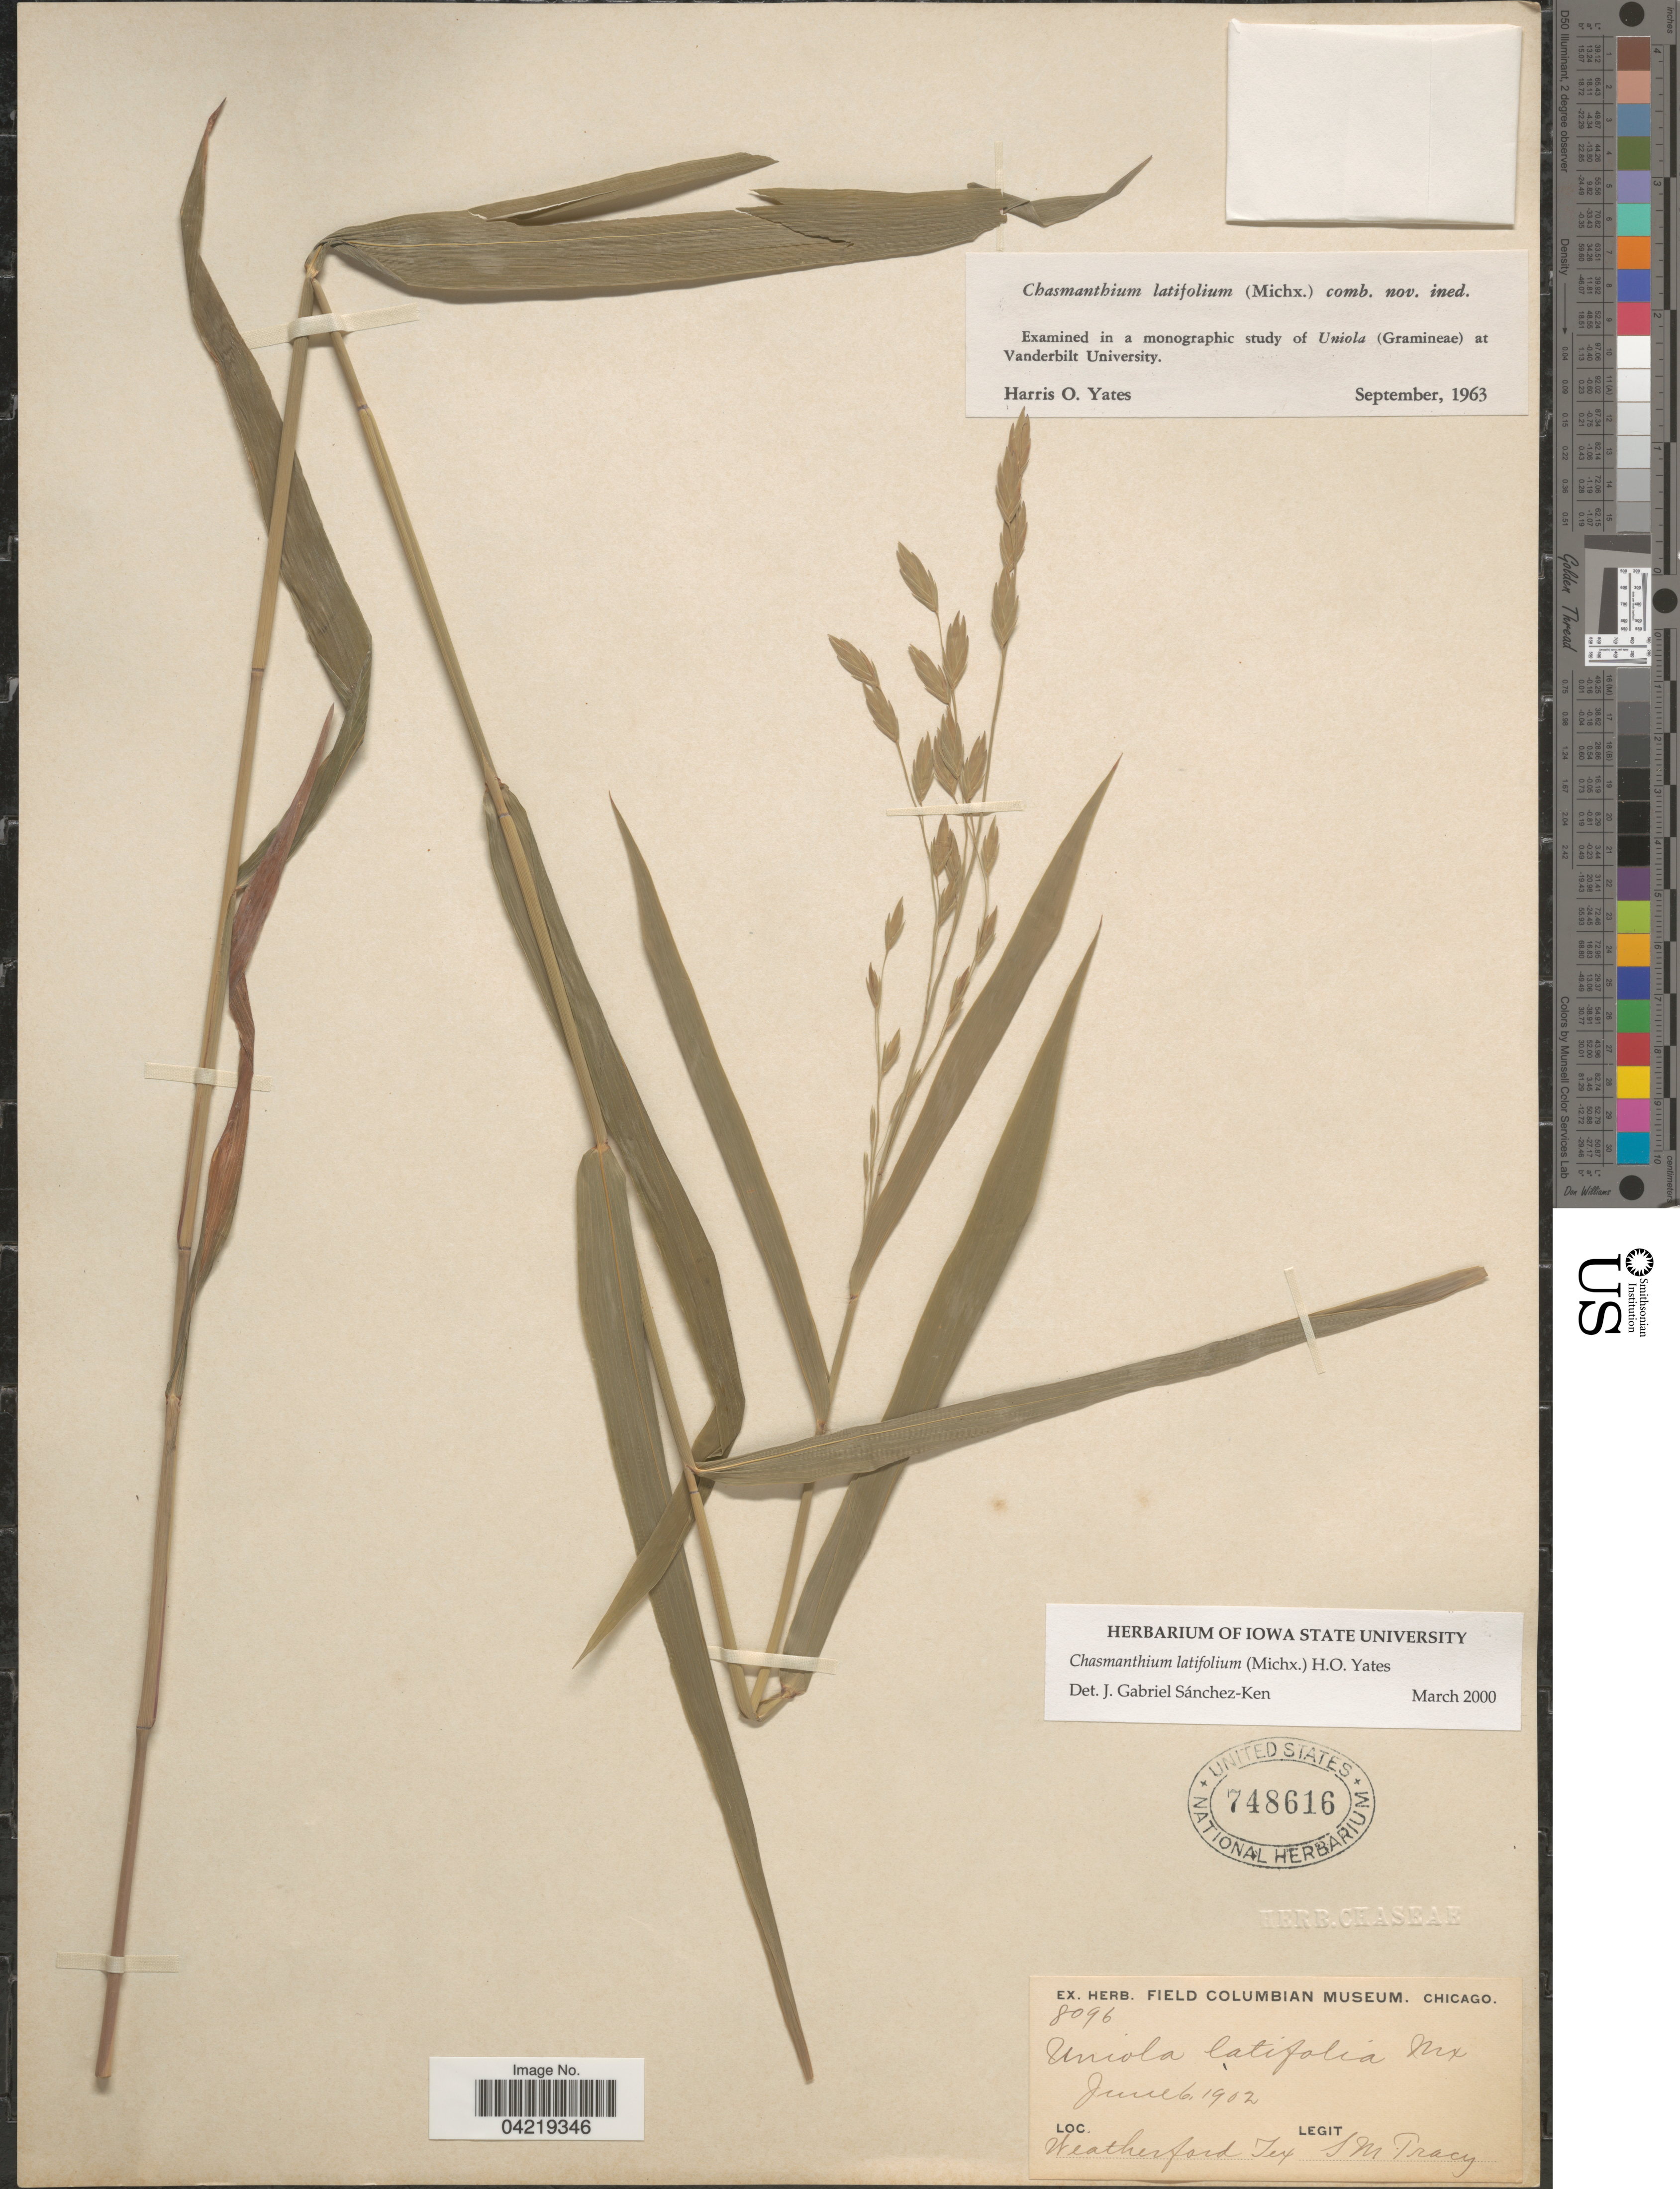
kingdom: Plantae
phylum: Tracheophyta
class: Liliopsida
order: Poales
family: Poaceae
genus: Chasmanthium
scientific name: Chasmanthium latifolium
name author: (Michx.) H.O. Yates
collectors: S. M. Tracy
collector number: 8096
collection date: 1902-06-06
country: United States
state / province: Texas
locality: Weatherford.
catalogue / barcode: US 748616